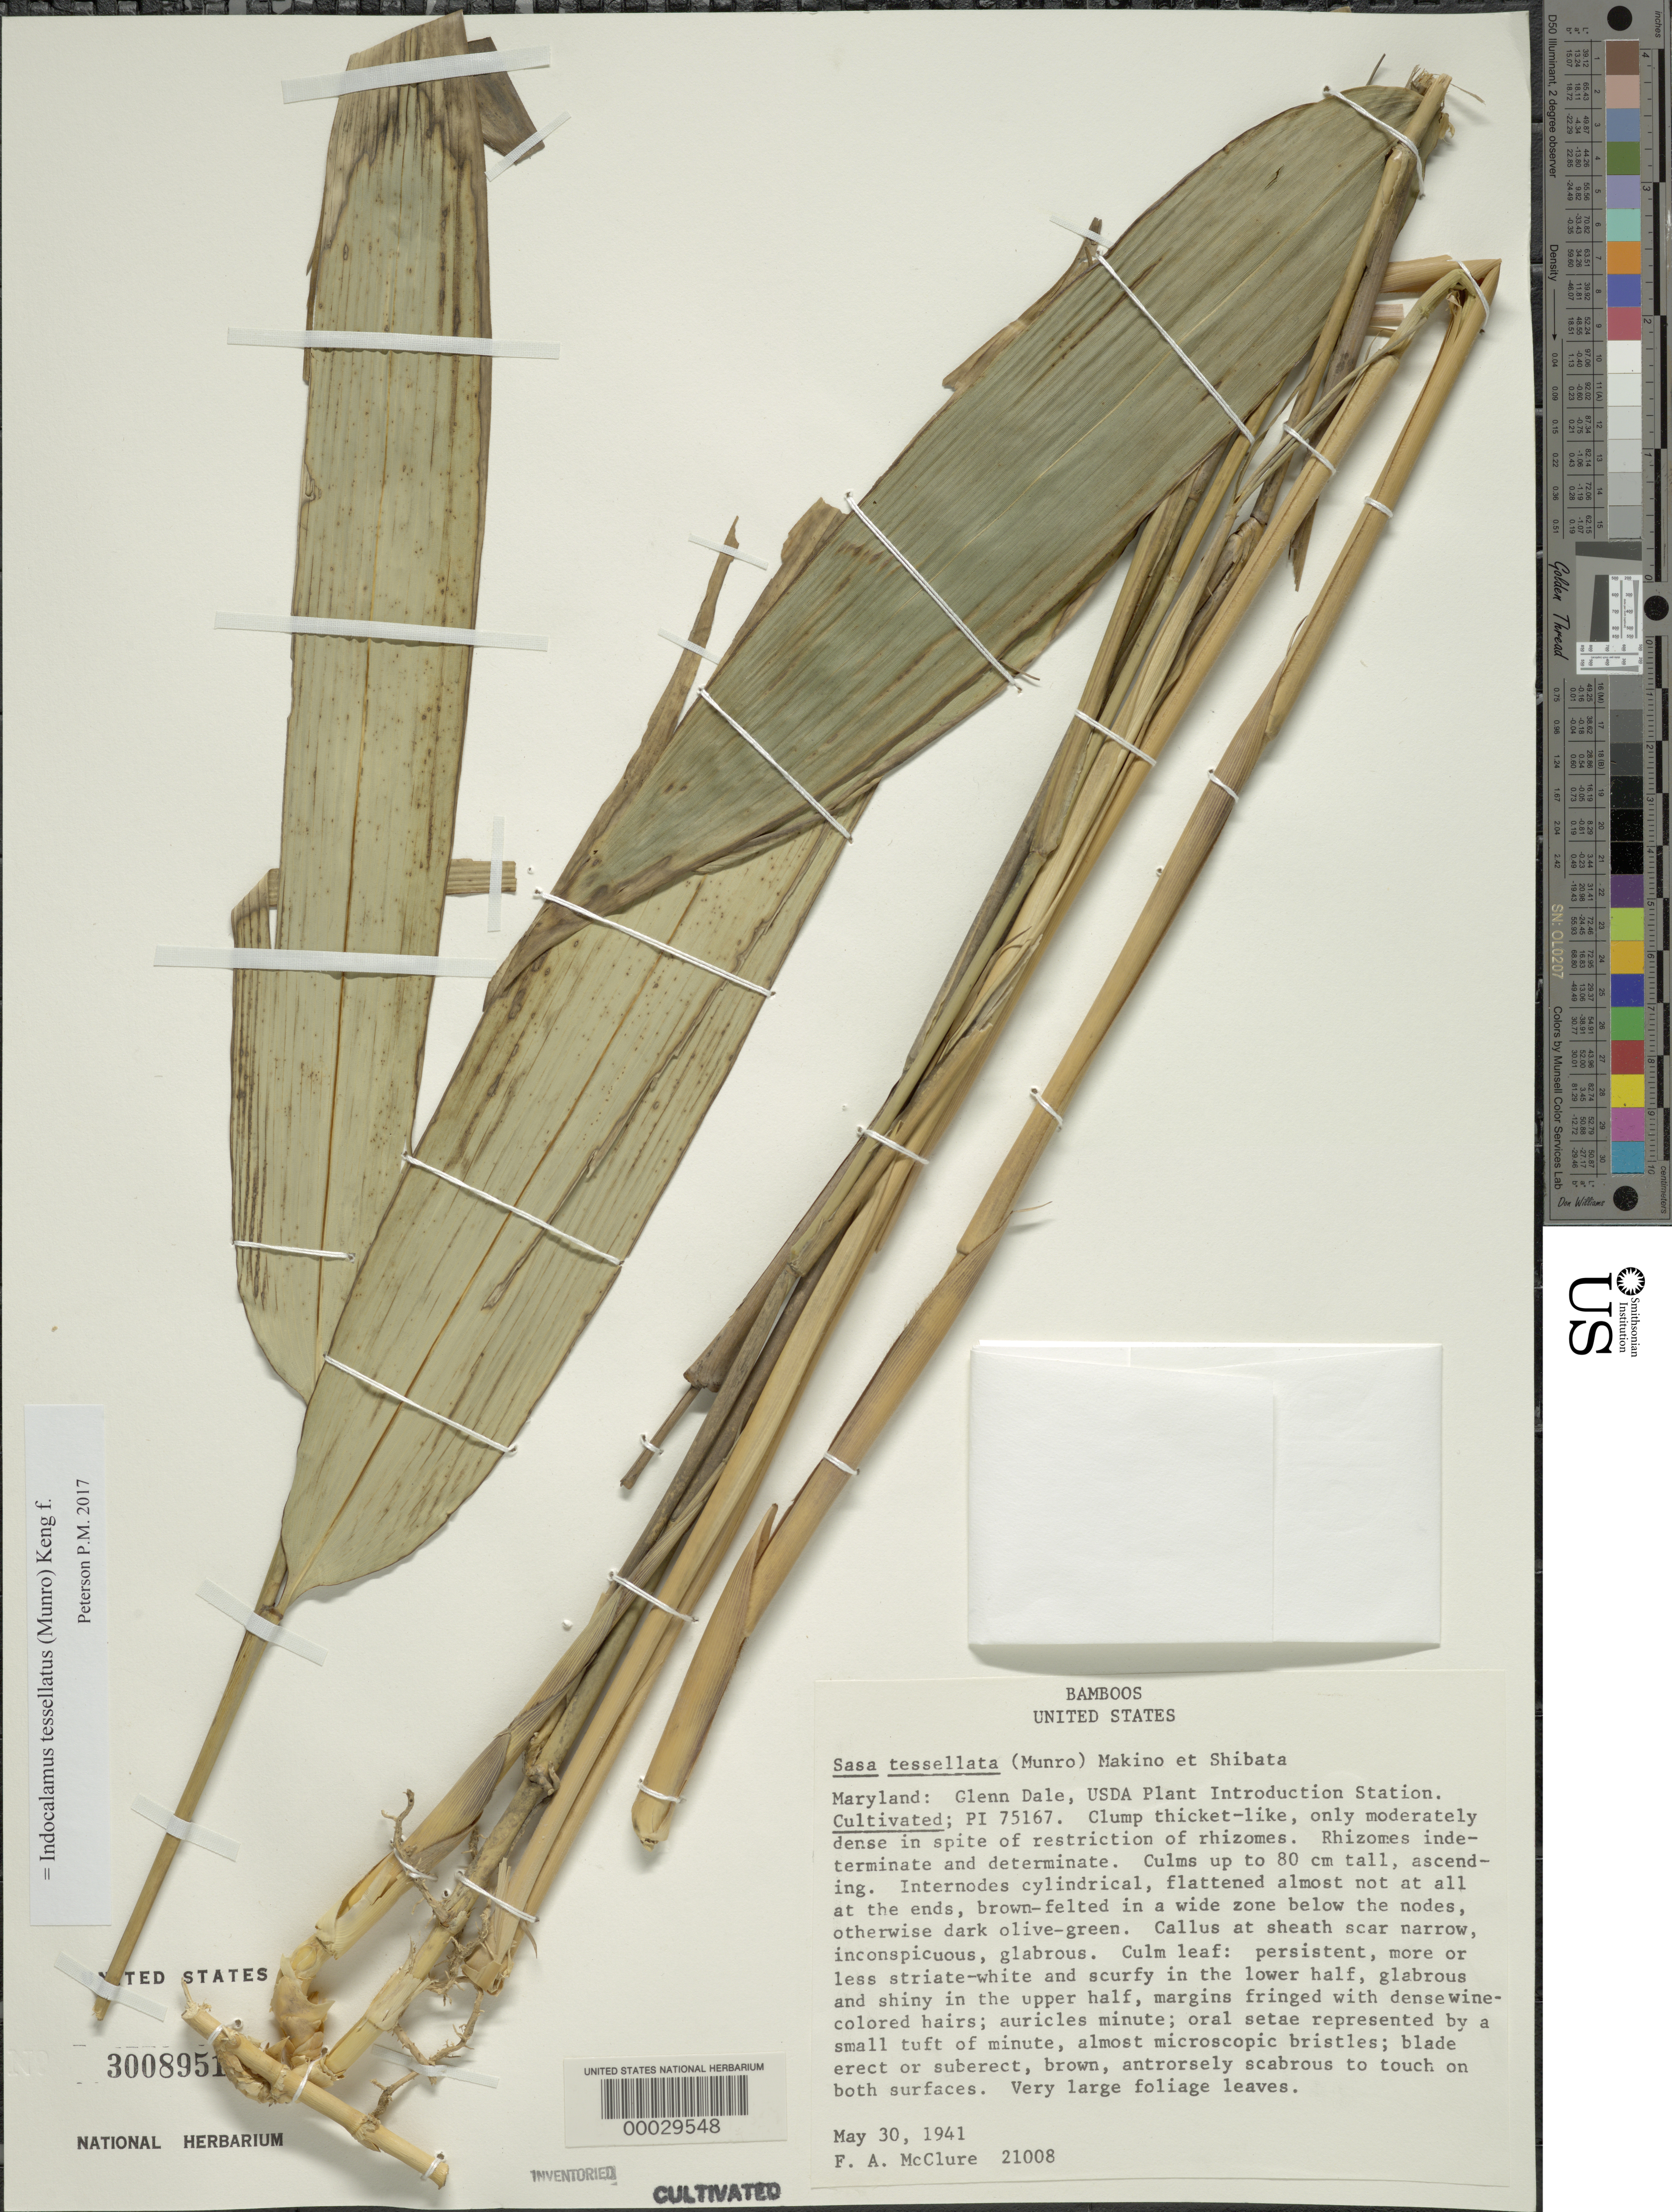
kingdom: Plantae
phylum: Tracheophyta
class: Liliopsida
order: Poales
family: Poaceae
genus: Indocalamus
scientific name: Indocalamus tessellatus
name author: (Munro) Keng f.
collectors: F. A. McClure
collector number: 21008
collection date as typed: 30 May 1941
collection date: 1941-05-30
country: United States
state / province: Maryland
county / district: Prince George's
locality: Usda plant intro. station, glenn dale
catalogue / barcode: US 3008951